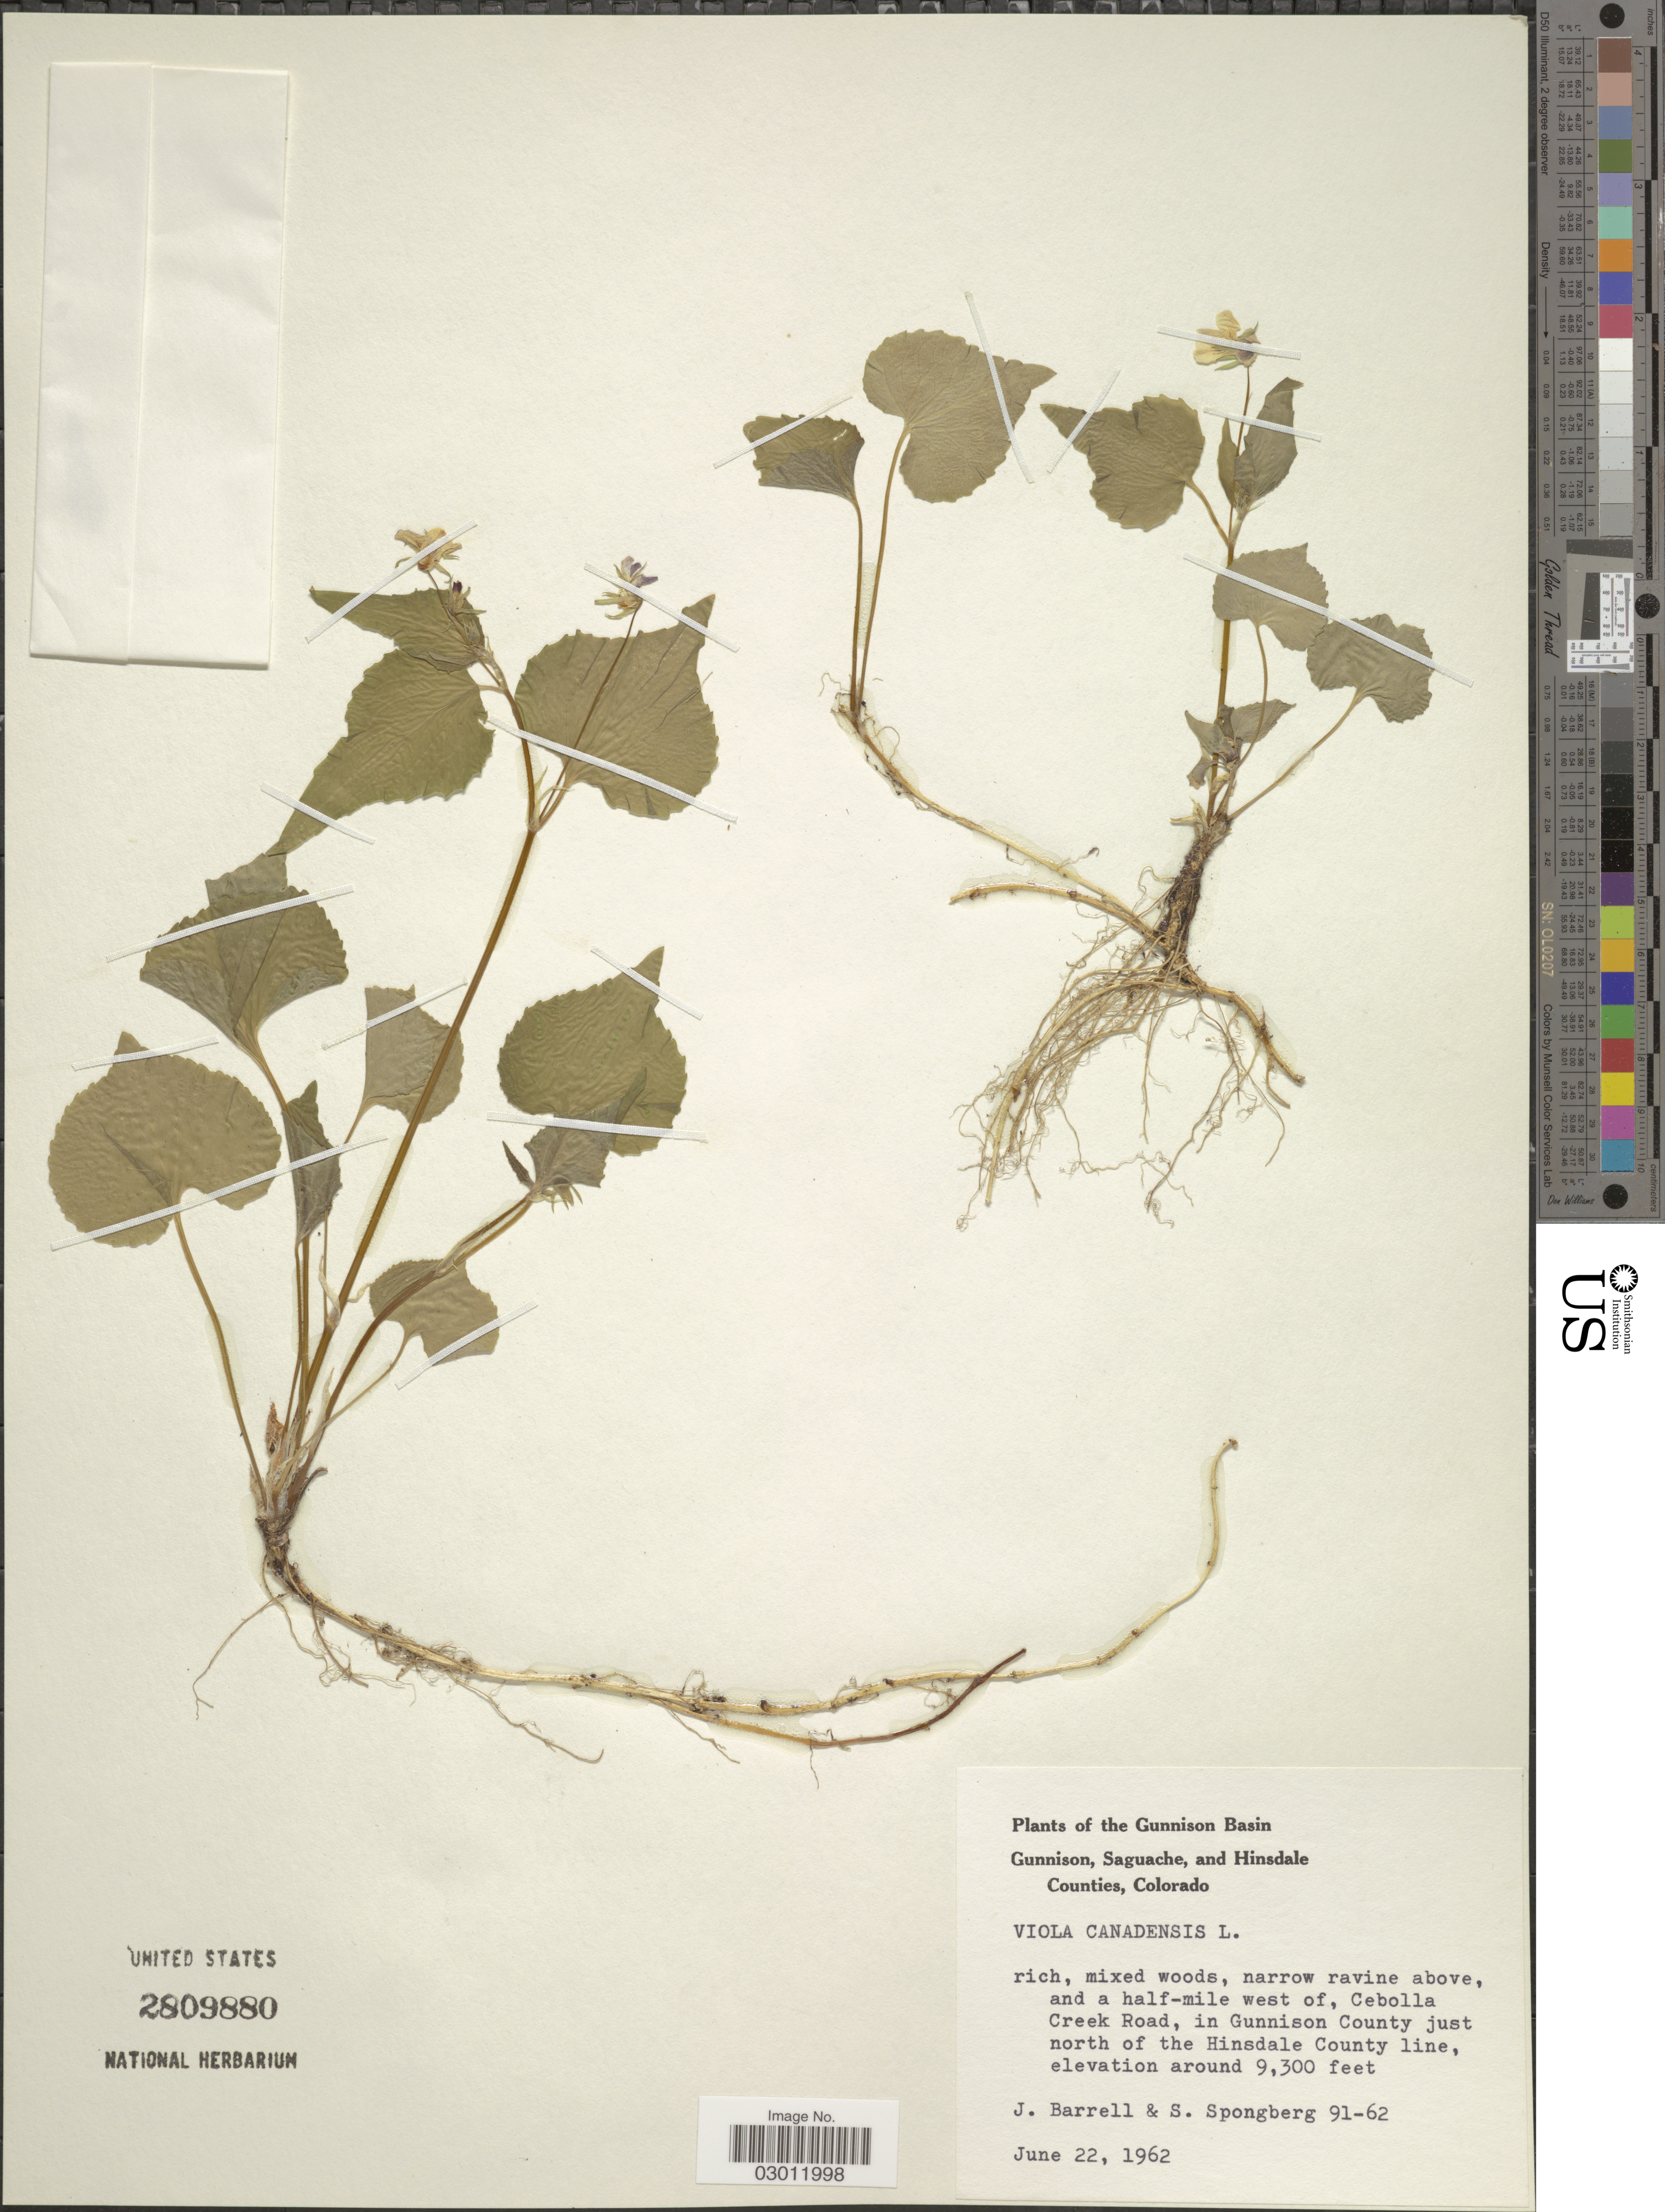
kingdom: Plantae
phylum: Tracheophyta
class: Magnoliopsida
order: Malpighiales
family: Violaceae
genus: Viola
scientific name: Viola canadensis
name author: L.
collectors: J. Barrell & S. A.Spongberg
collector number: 91-62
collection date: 1962-06-22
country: United States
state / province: Colorado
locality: Narrow ravine above, and a half-mile west of, Cebolla Creek Road, in Gunnison County just north of the Hinsdale County line.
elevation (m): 2835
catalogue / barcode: US 2809880